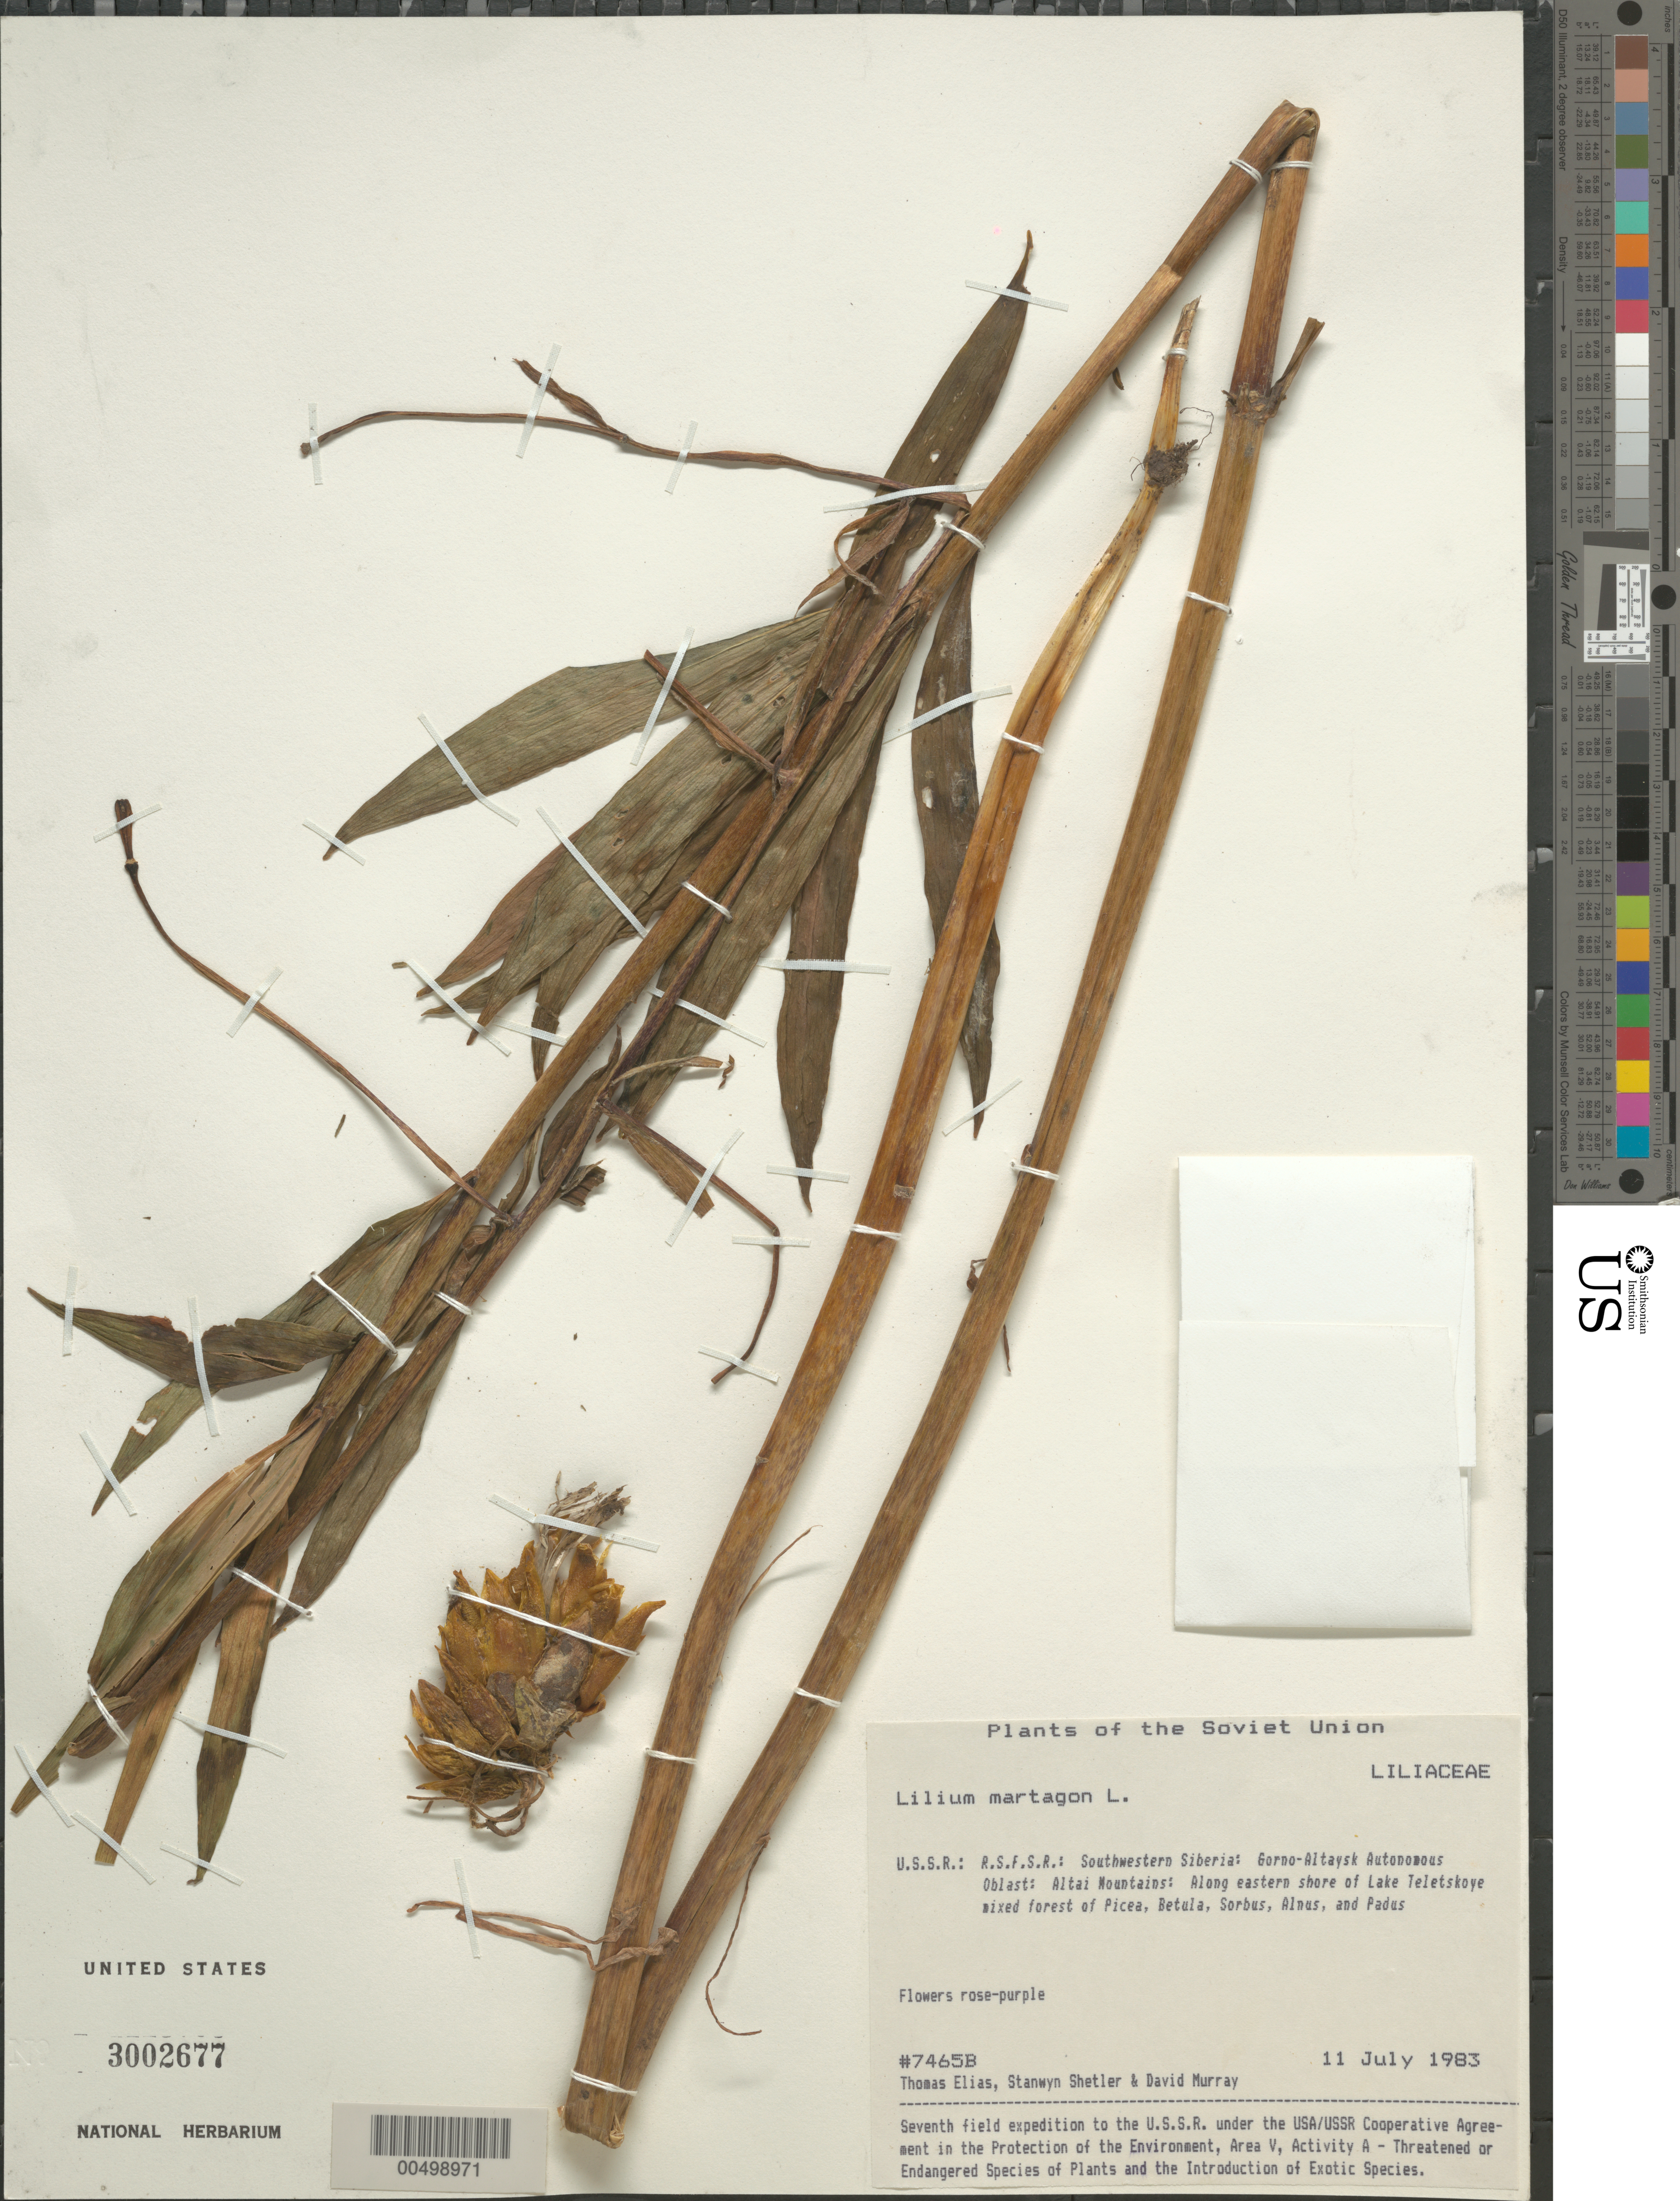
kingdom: Plantae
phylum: Tracheophyta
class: Liliopsida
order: Liliales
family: Liliaceae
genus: Lilium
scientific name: Lilium martagon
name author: L.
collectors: T. Elias, S. Shetler & D. F. Murray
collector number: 7465B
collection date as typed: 11 Jul 1983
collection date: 1983-07-11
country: Russian Federation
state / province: Altai Republic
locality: Altai Mountains, along eastern shore of Lake Teletskoye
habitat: mixed forest of Picea, Betula, Sorbus, Alnus, and Padus; along shore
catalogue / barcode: US 3002677